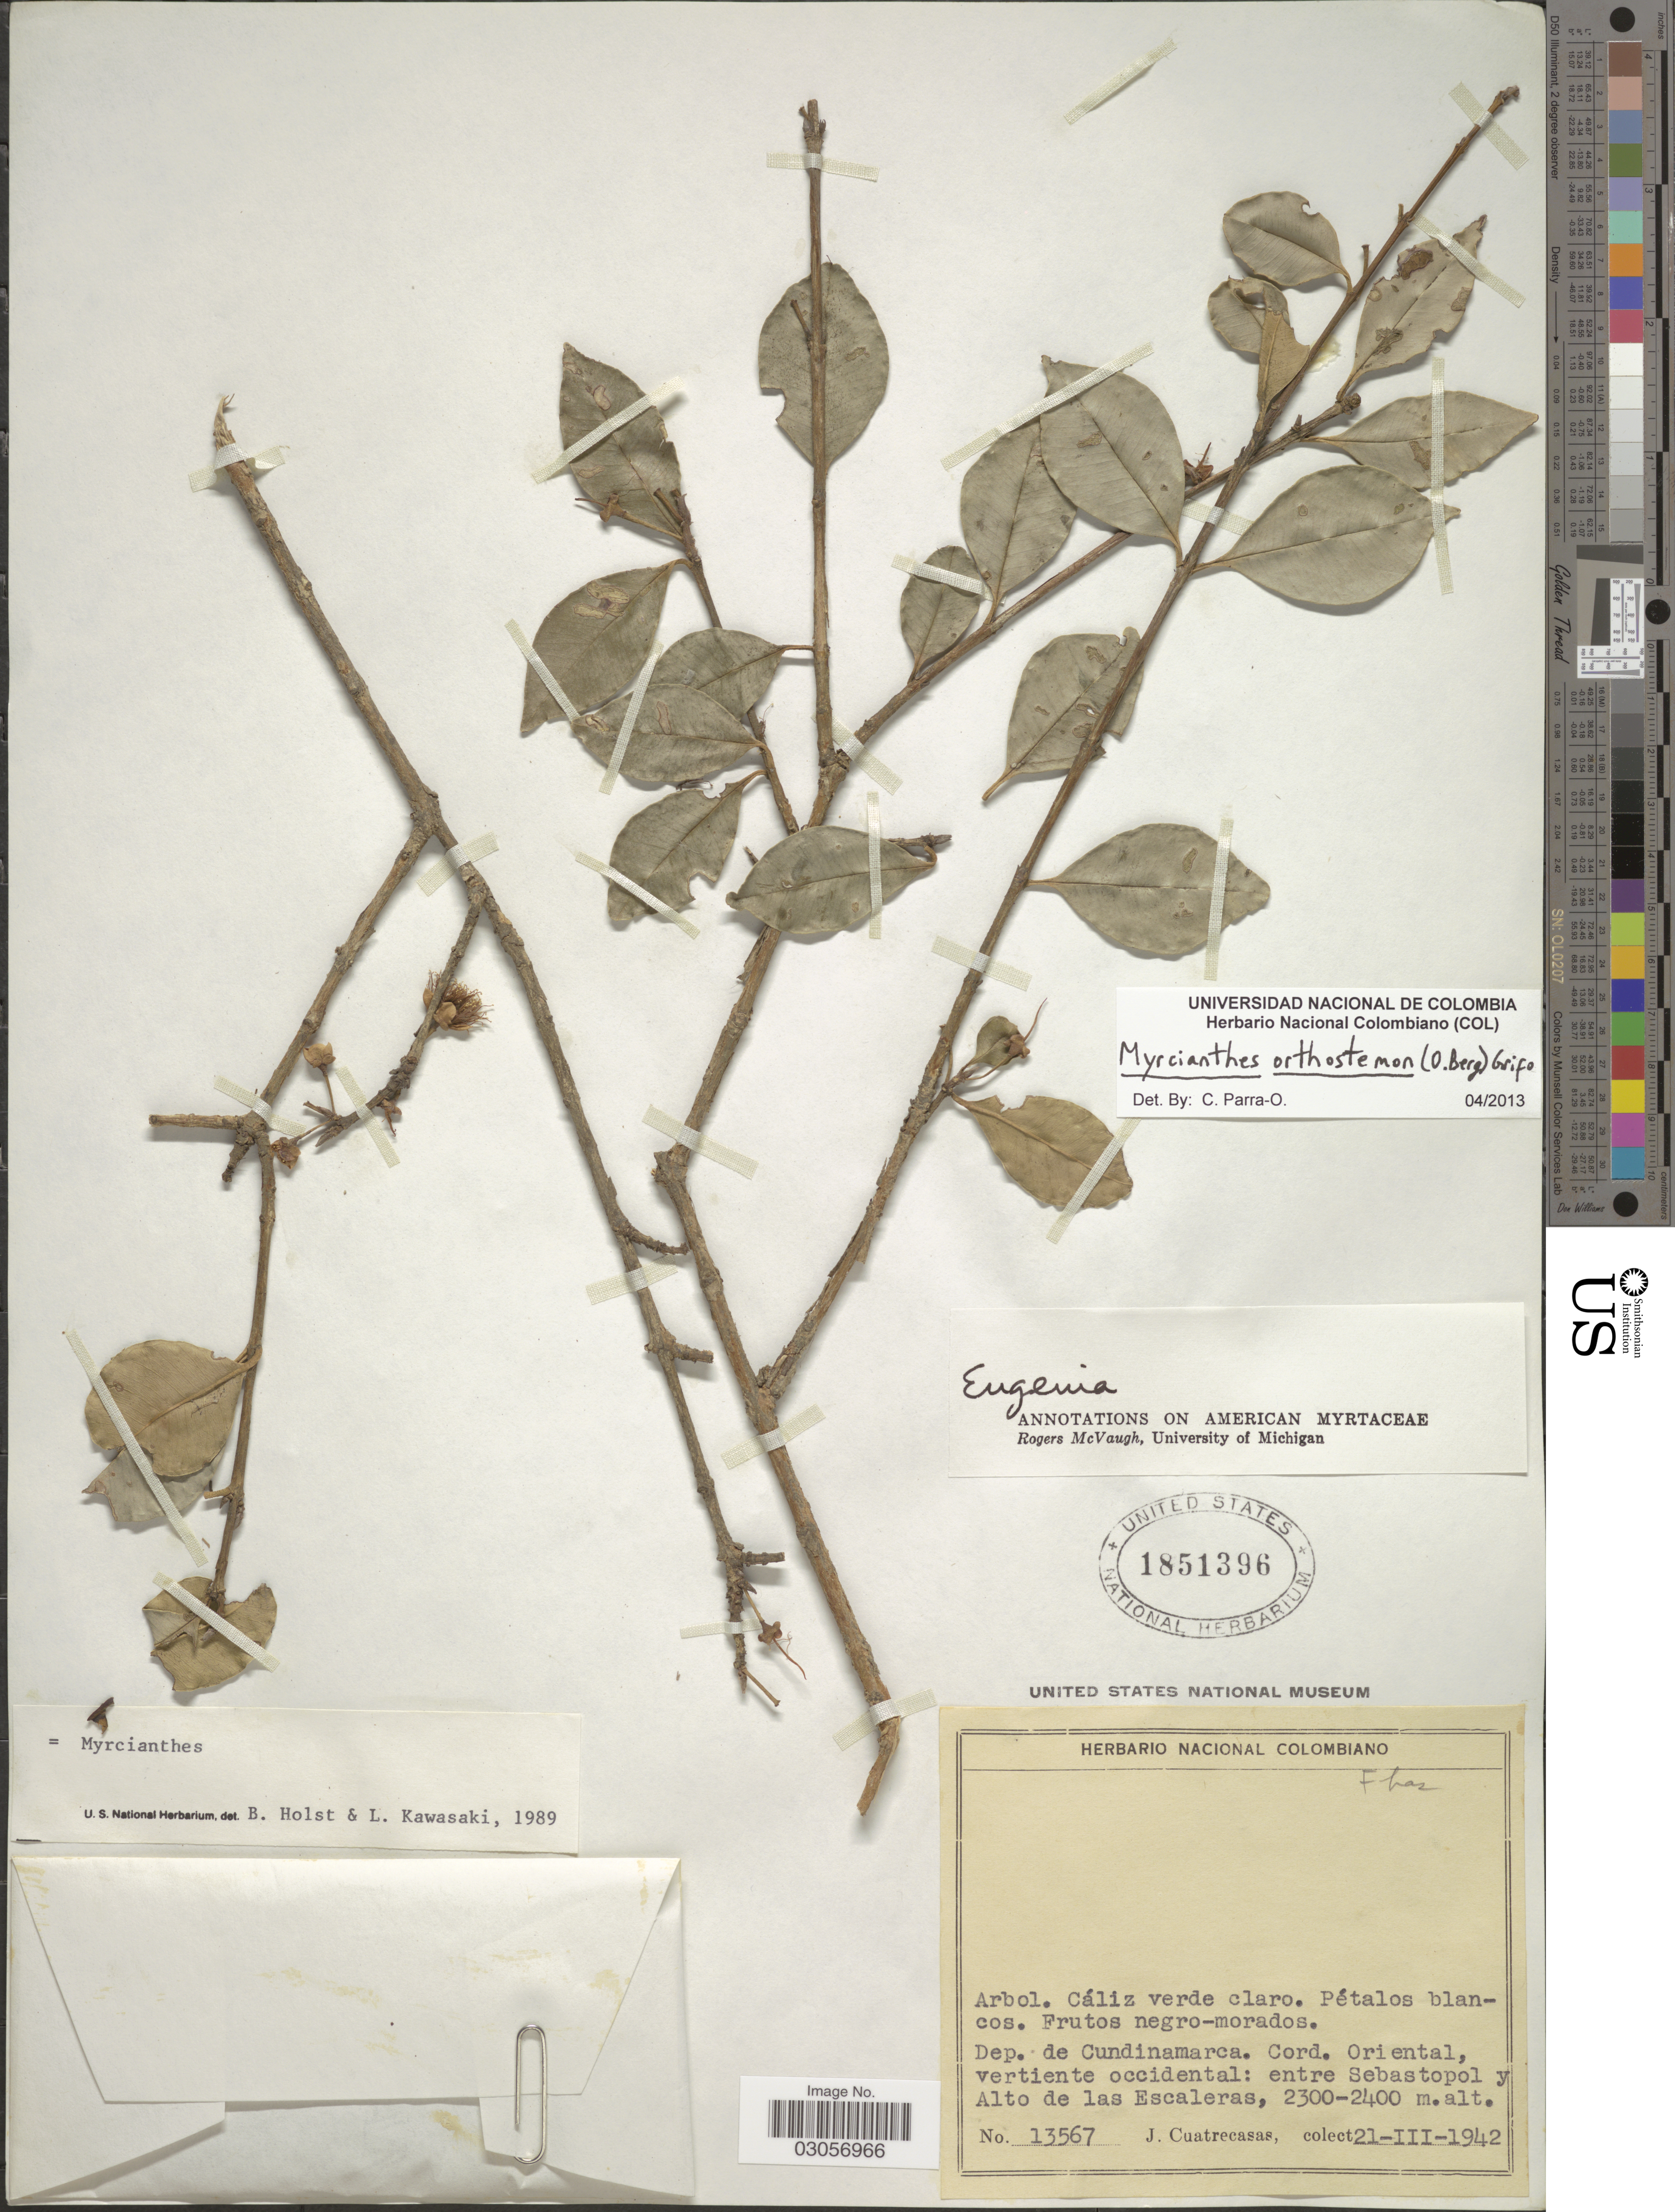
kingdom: Plantae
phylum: Tracheophyta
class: Magnoliopsida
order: Myrtales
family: Myrtaceae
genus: Myrcianthes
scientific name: Myrcianthes orthostemon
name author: (O. Berg) Grifo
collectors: J. Cuatrecasas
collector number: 13567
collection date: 1942-03-21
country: Colombia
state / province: Cundinamarca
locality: Dep. de Cundinamarca. Cord. Oriental, vertiente occidental: entre Sebastopol y Alto de las Escaleras.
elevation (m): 2300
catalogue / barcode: US 1851396